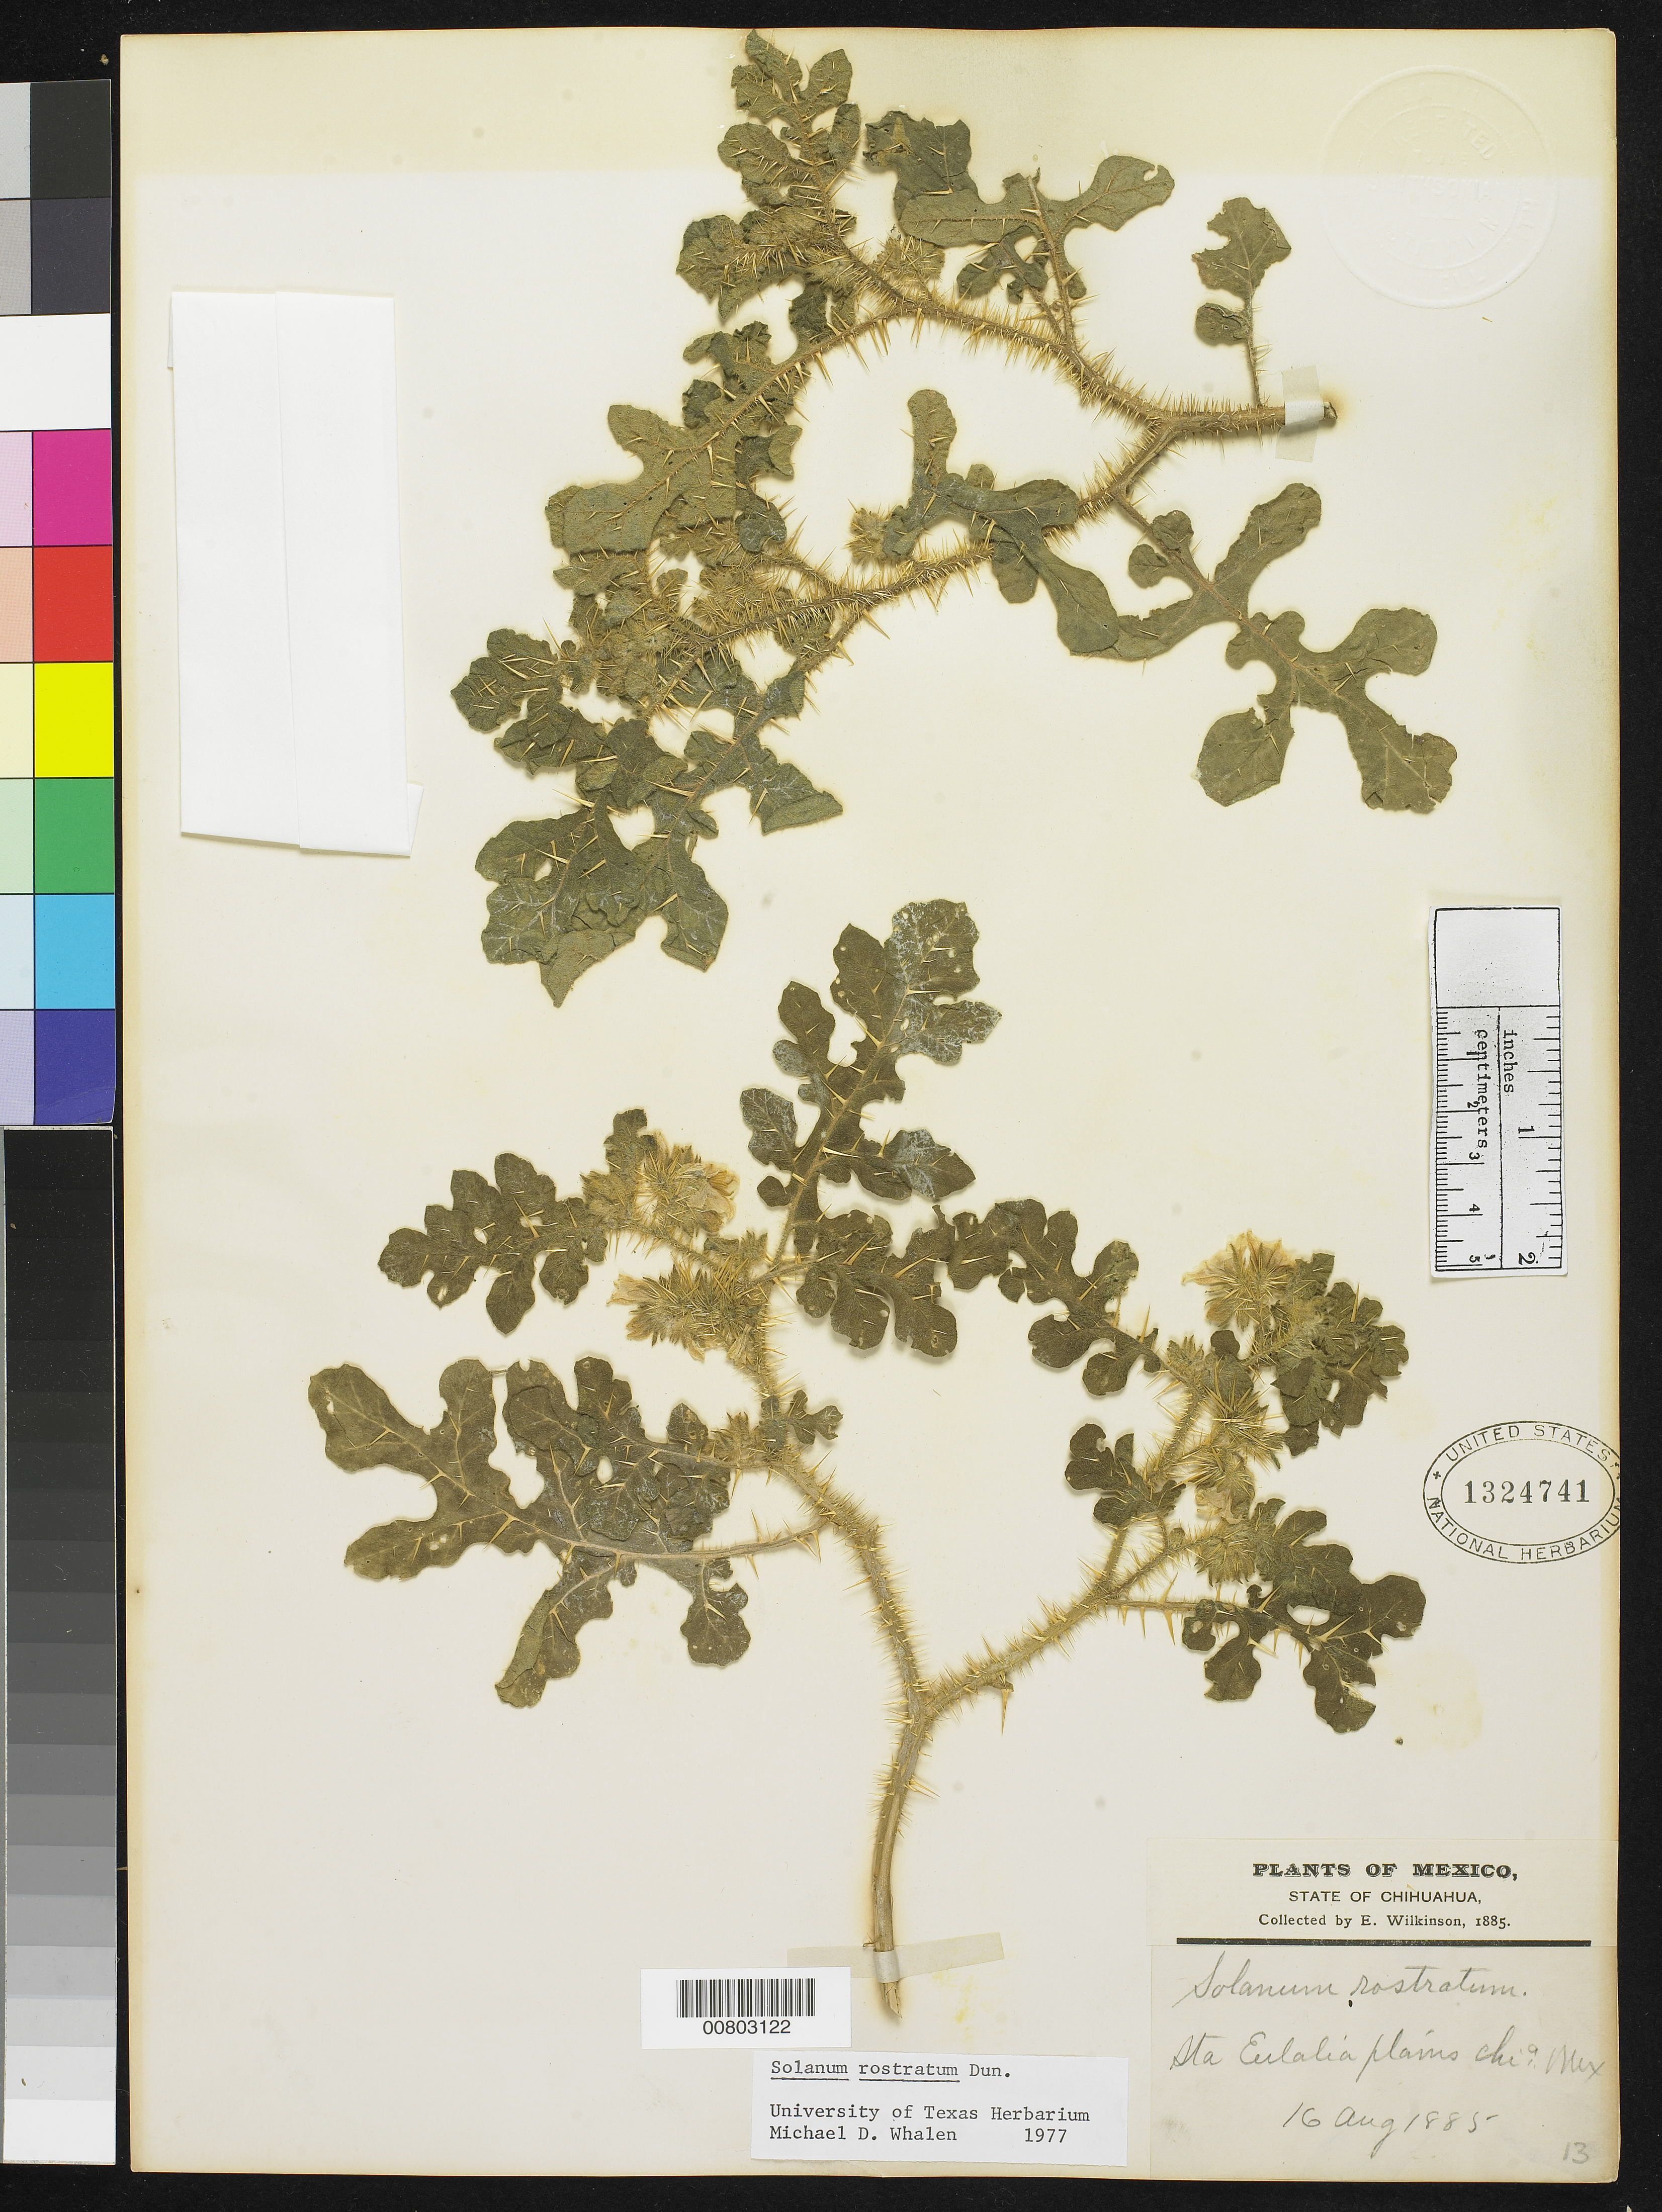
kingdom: Plantae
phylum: Tracheophyta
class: Magnoliopsida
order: Solanales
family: Solanaceae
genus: Solanum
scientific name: Solanum rostratum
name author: Dunal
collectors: E. Wilkinson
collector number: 13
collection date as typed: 16 Aug 1885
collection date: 1885-08-16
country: Mexico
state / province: Chihuahua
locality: Sta. Eulalia plains, Chihuahua.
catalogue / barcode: US 1324741